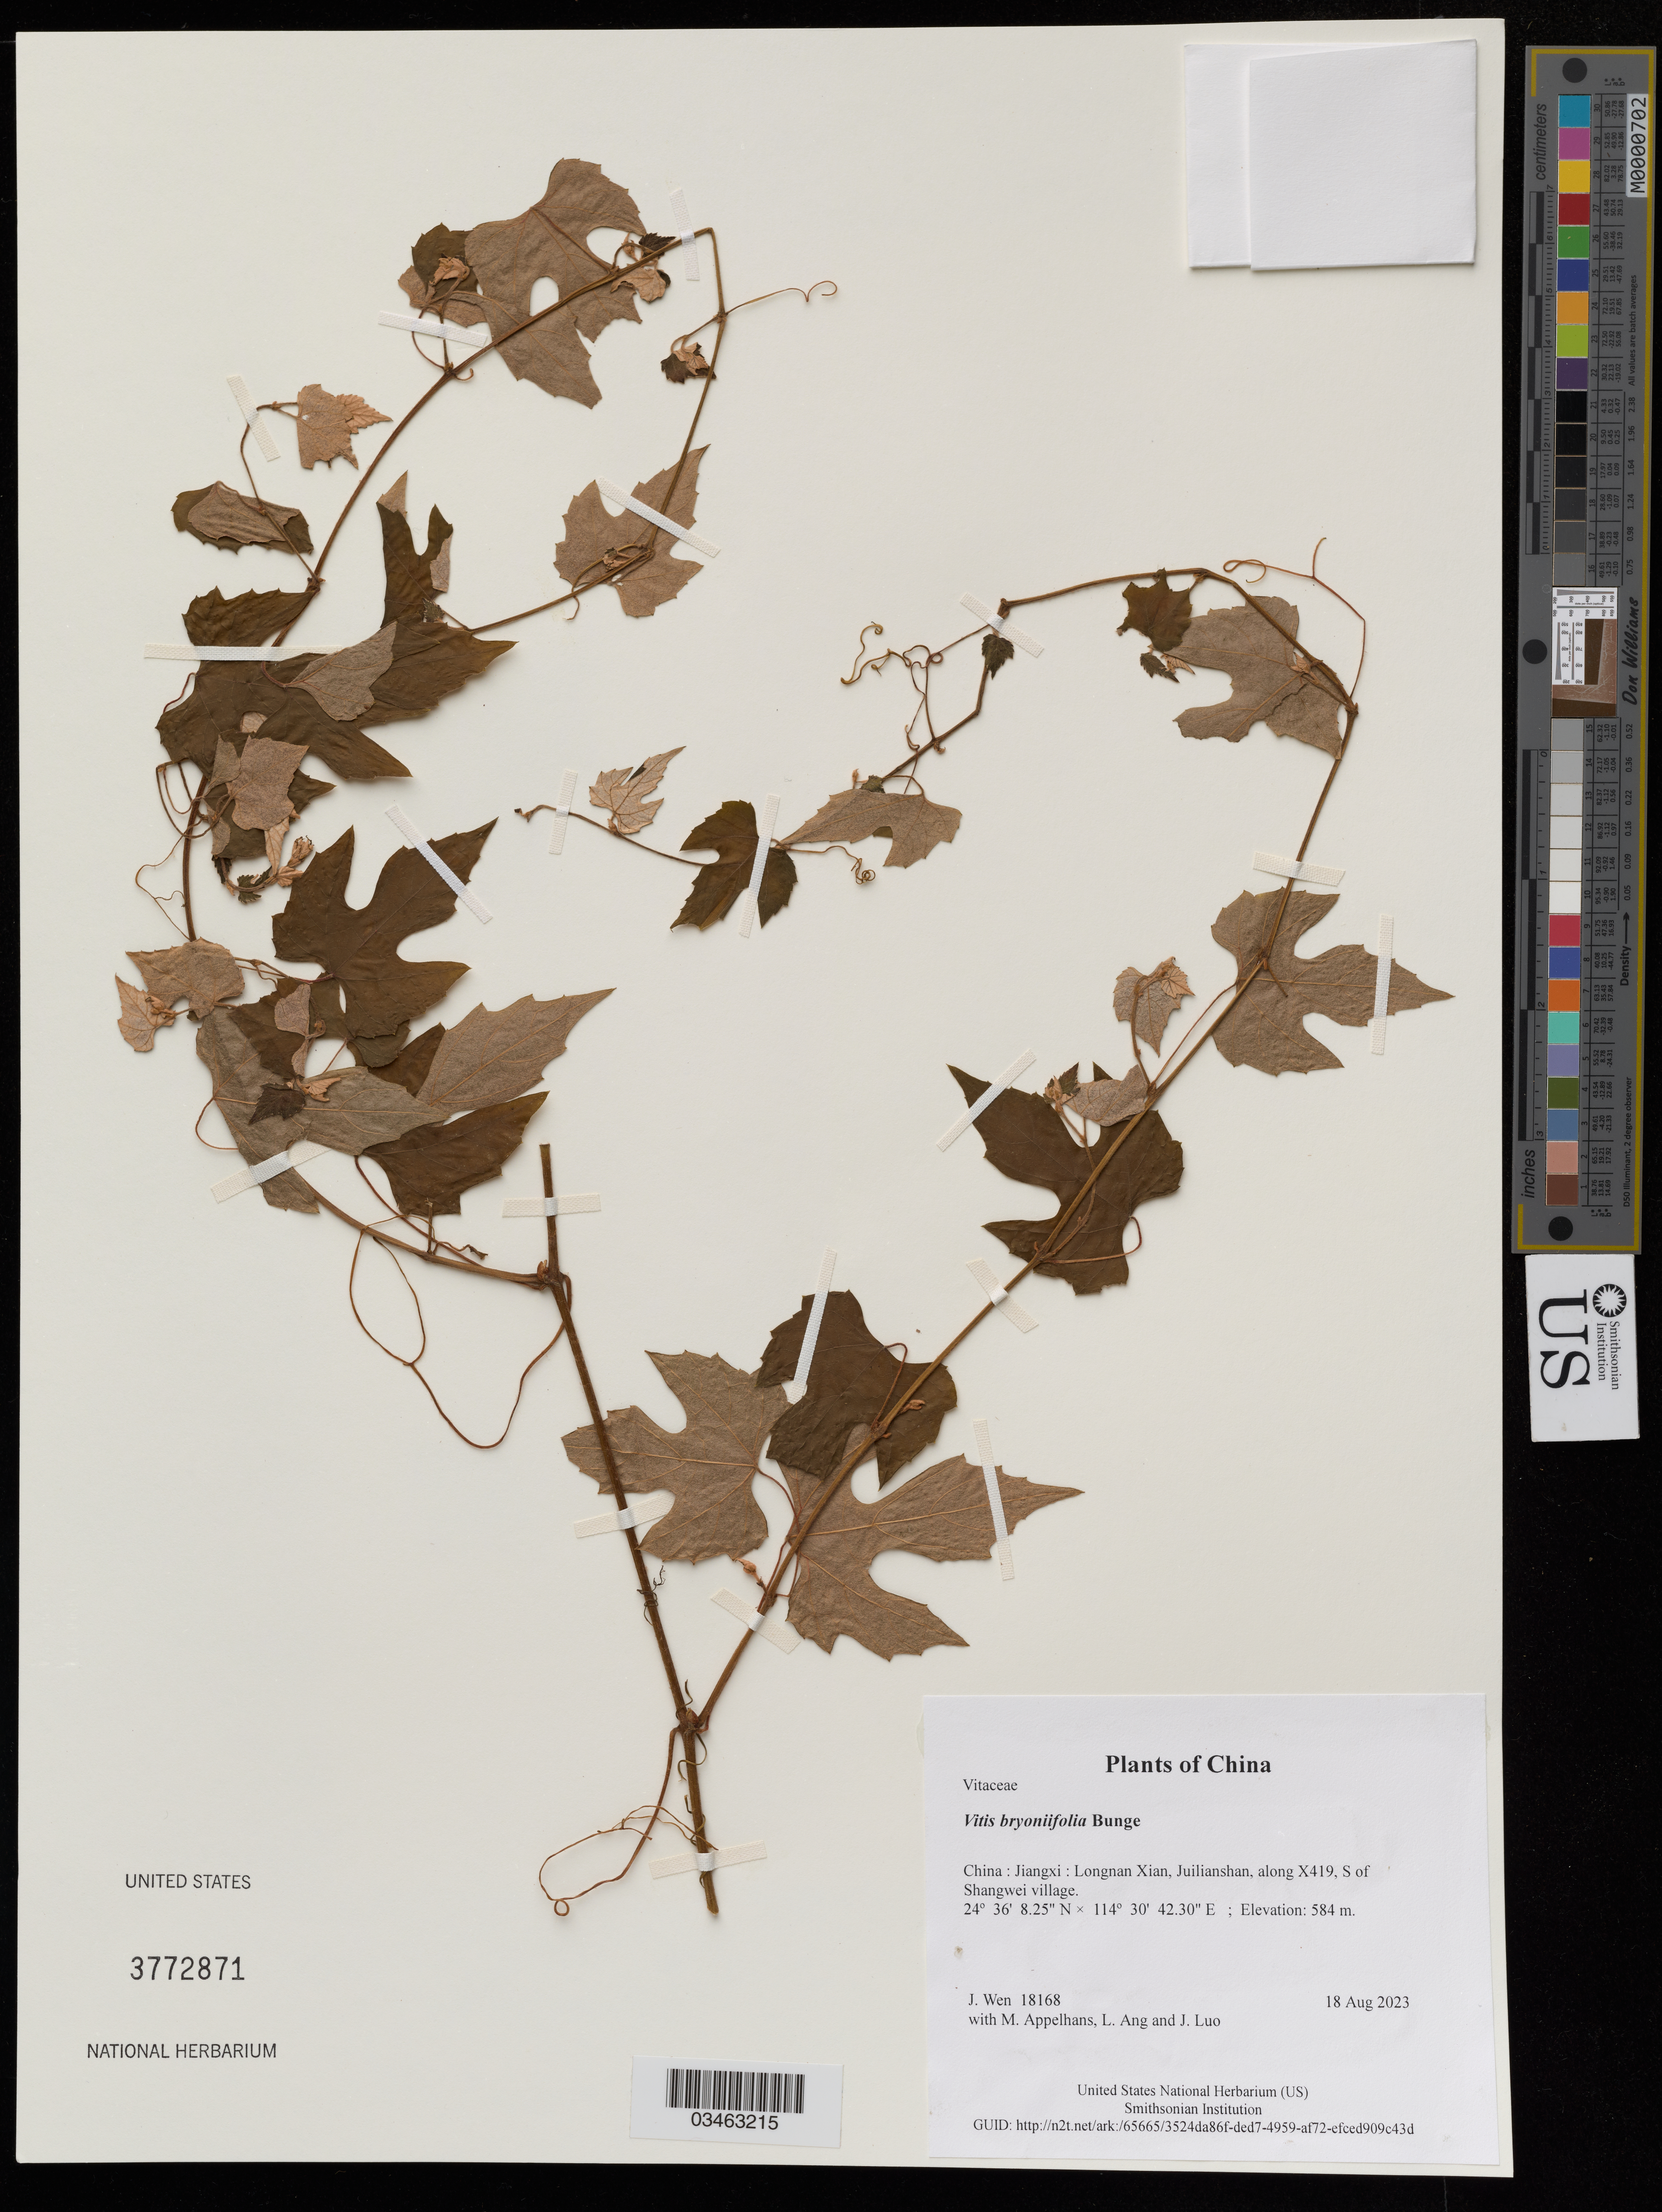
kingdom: Plantae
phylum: Tracheophyta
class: Magnoliopsida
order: Vitales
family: Vitaceae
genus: Vitis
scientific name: Vitis bryoniifolia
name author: Bunge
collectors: J. Wen, M. Appelhans, L. Ang & J. Luo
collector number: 18168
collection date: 2023-08-18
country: China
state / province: Jiangxi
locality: Longnan Xian, Juilianshan, along X419, S of Shangwei village.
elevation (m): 584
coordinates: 24.602291 N, 114.511749 E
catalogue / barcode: US 3772871